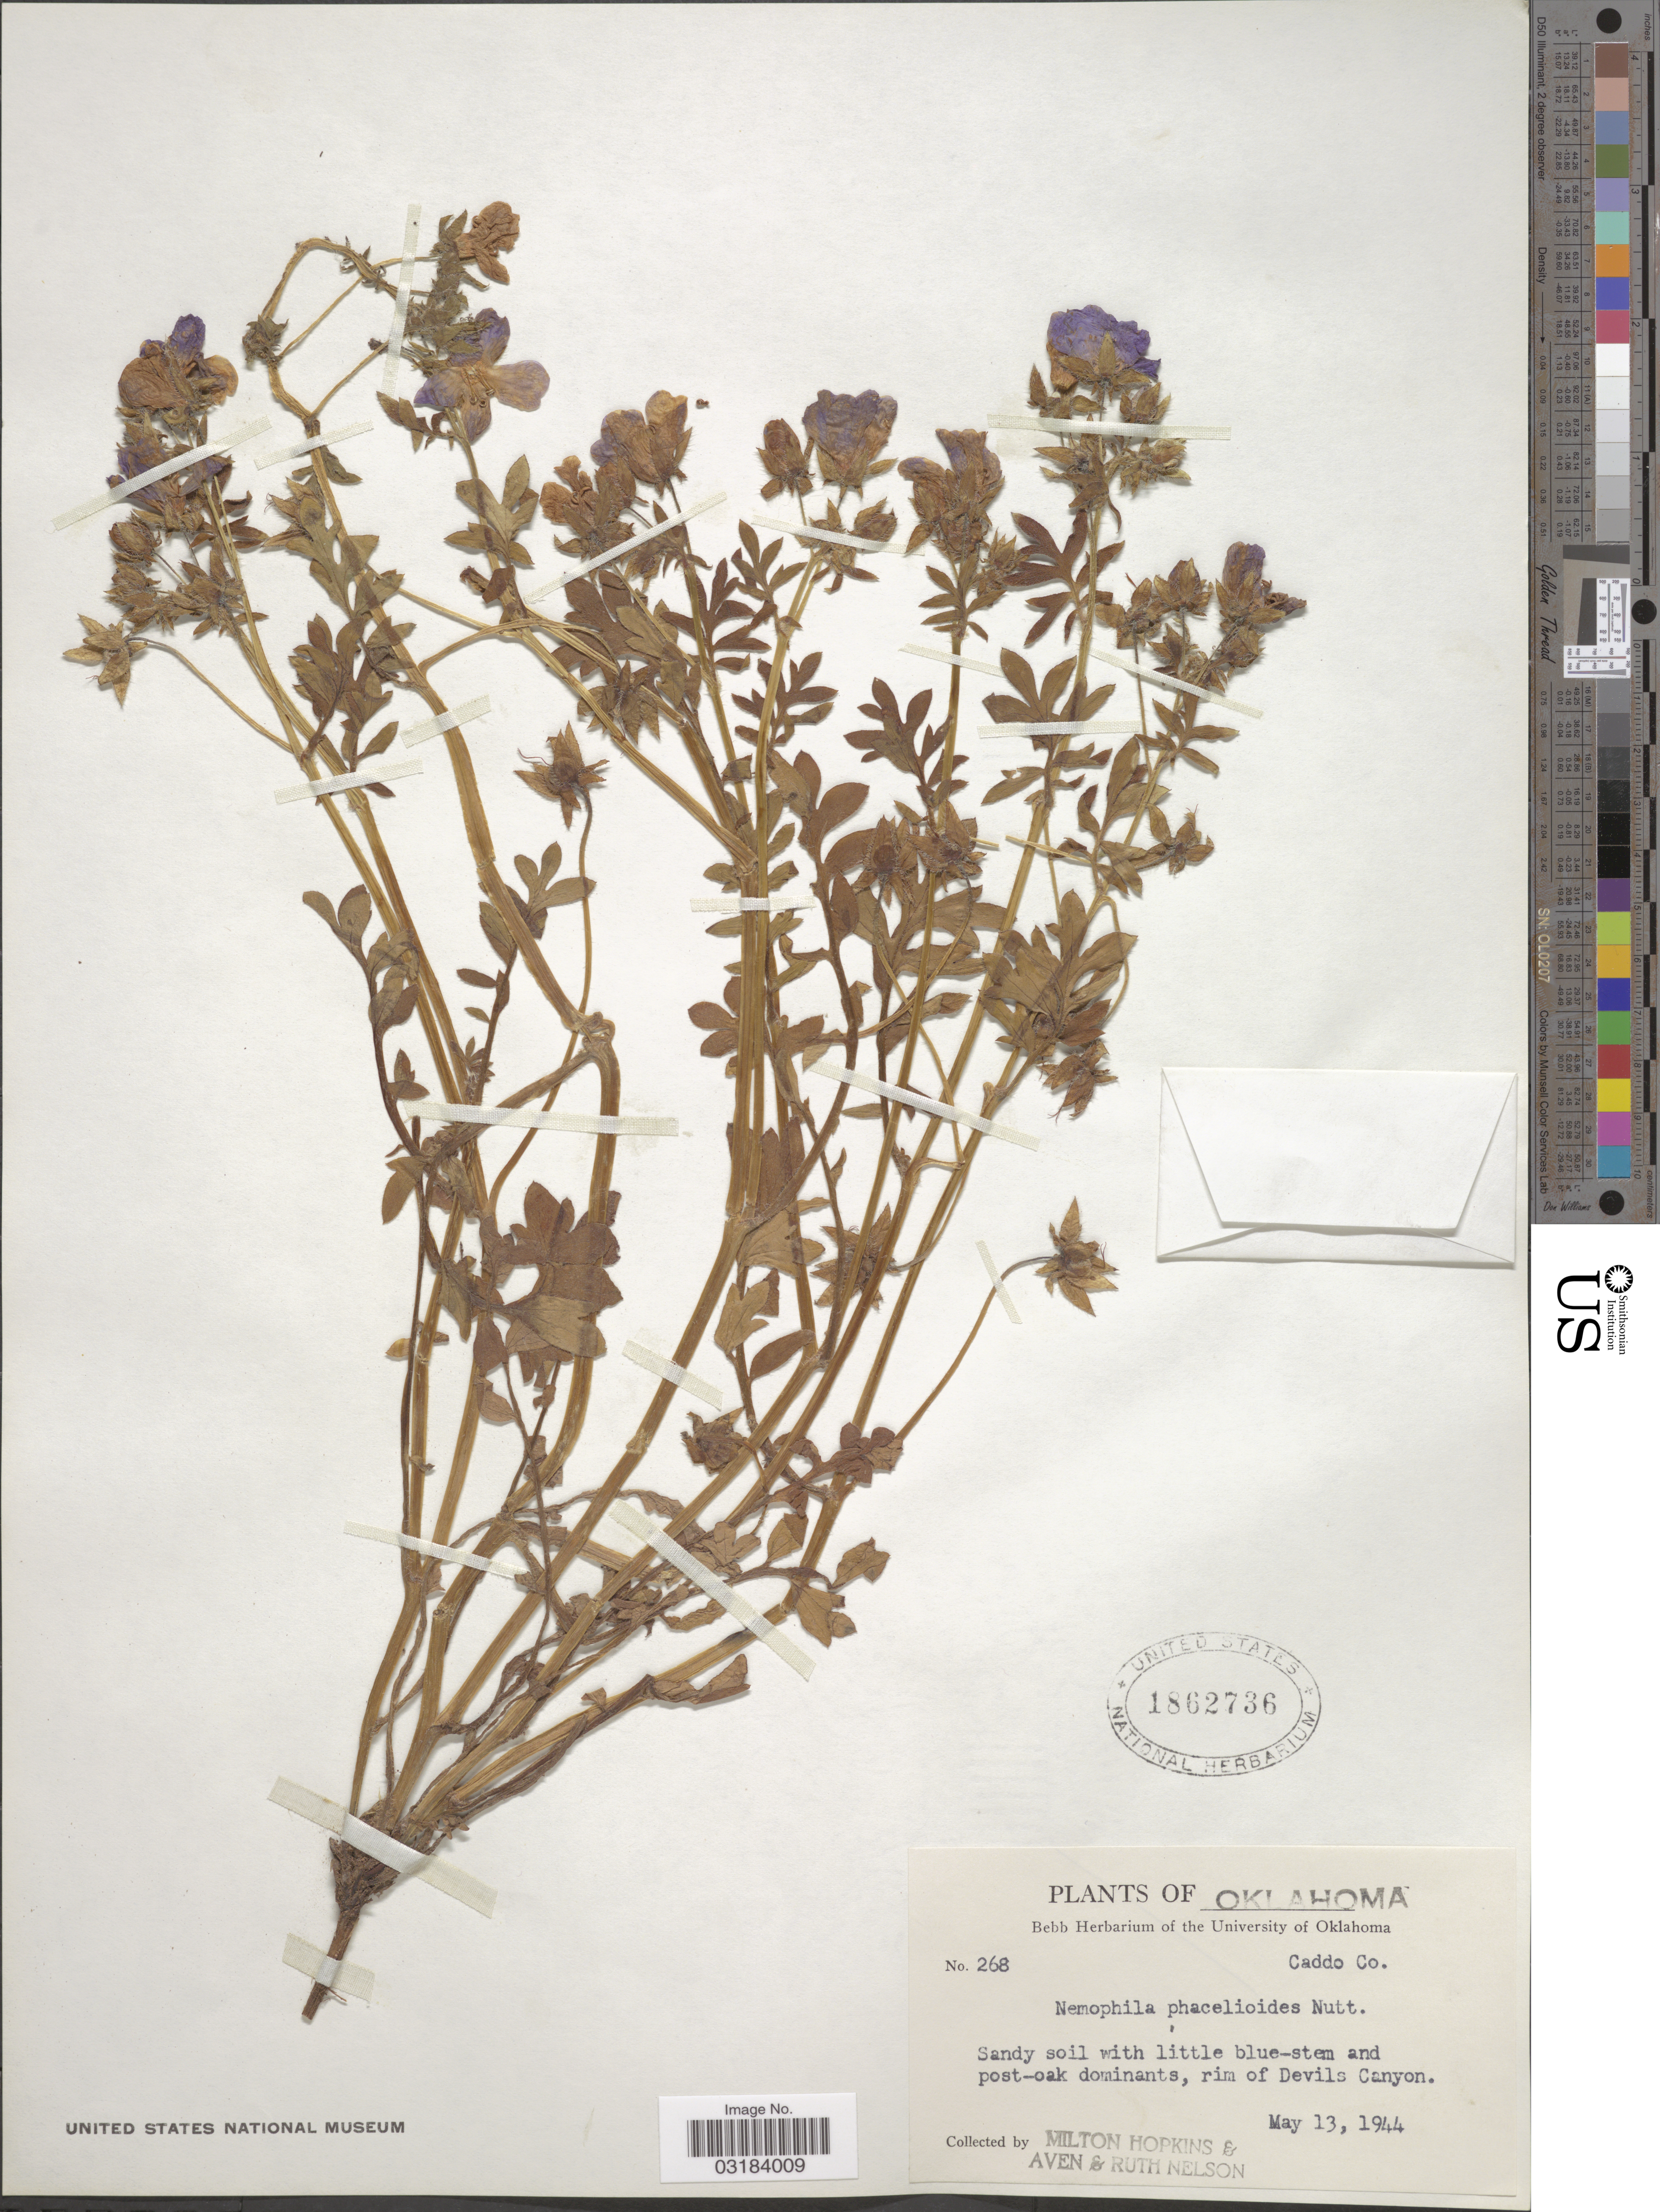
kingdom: Plantae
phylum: Tracheophyta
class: Magnoliopsida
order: Boraginales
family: Hydrophyllaceae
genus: Nemophila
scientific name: Nemophila phacelioides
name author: W.P.C. Barton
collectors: M. Hopkins, A. Nelson & R. A. Nelson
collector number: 268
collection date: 1944-05-13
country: United States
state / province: Oklahoma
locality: Caddo Co., Rim of Devils Canyon.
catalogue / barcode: US 1862736